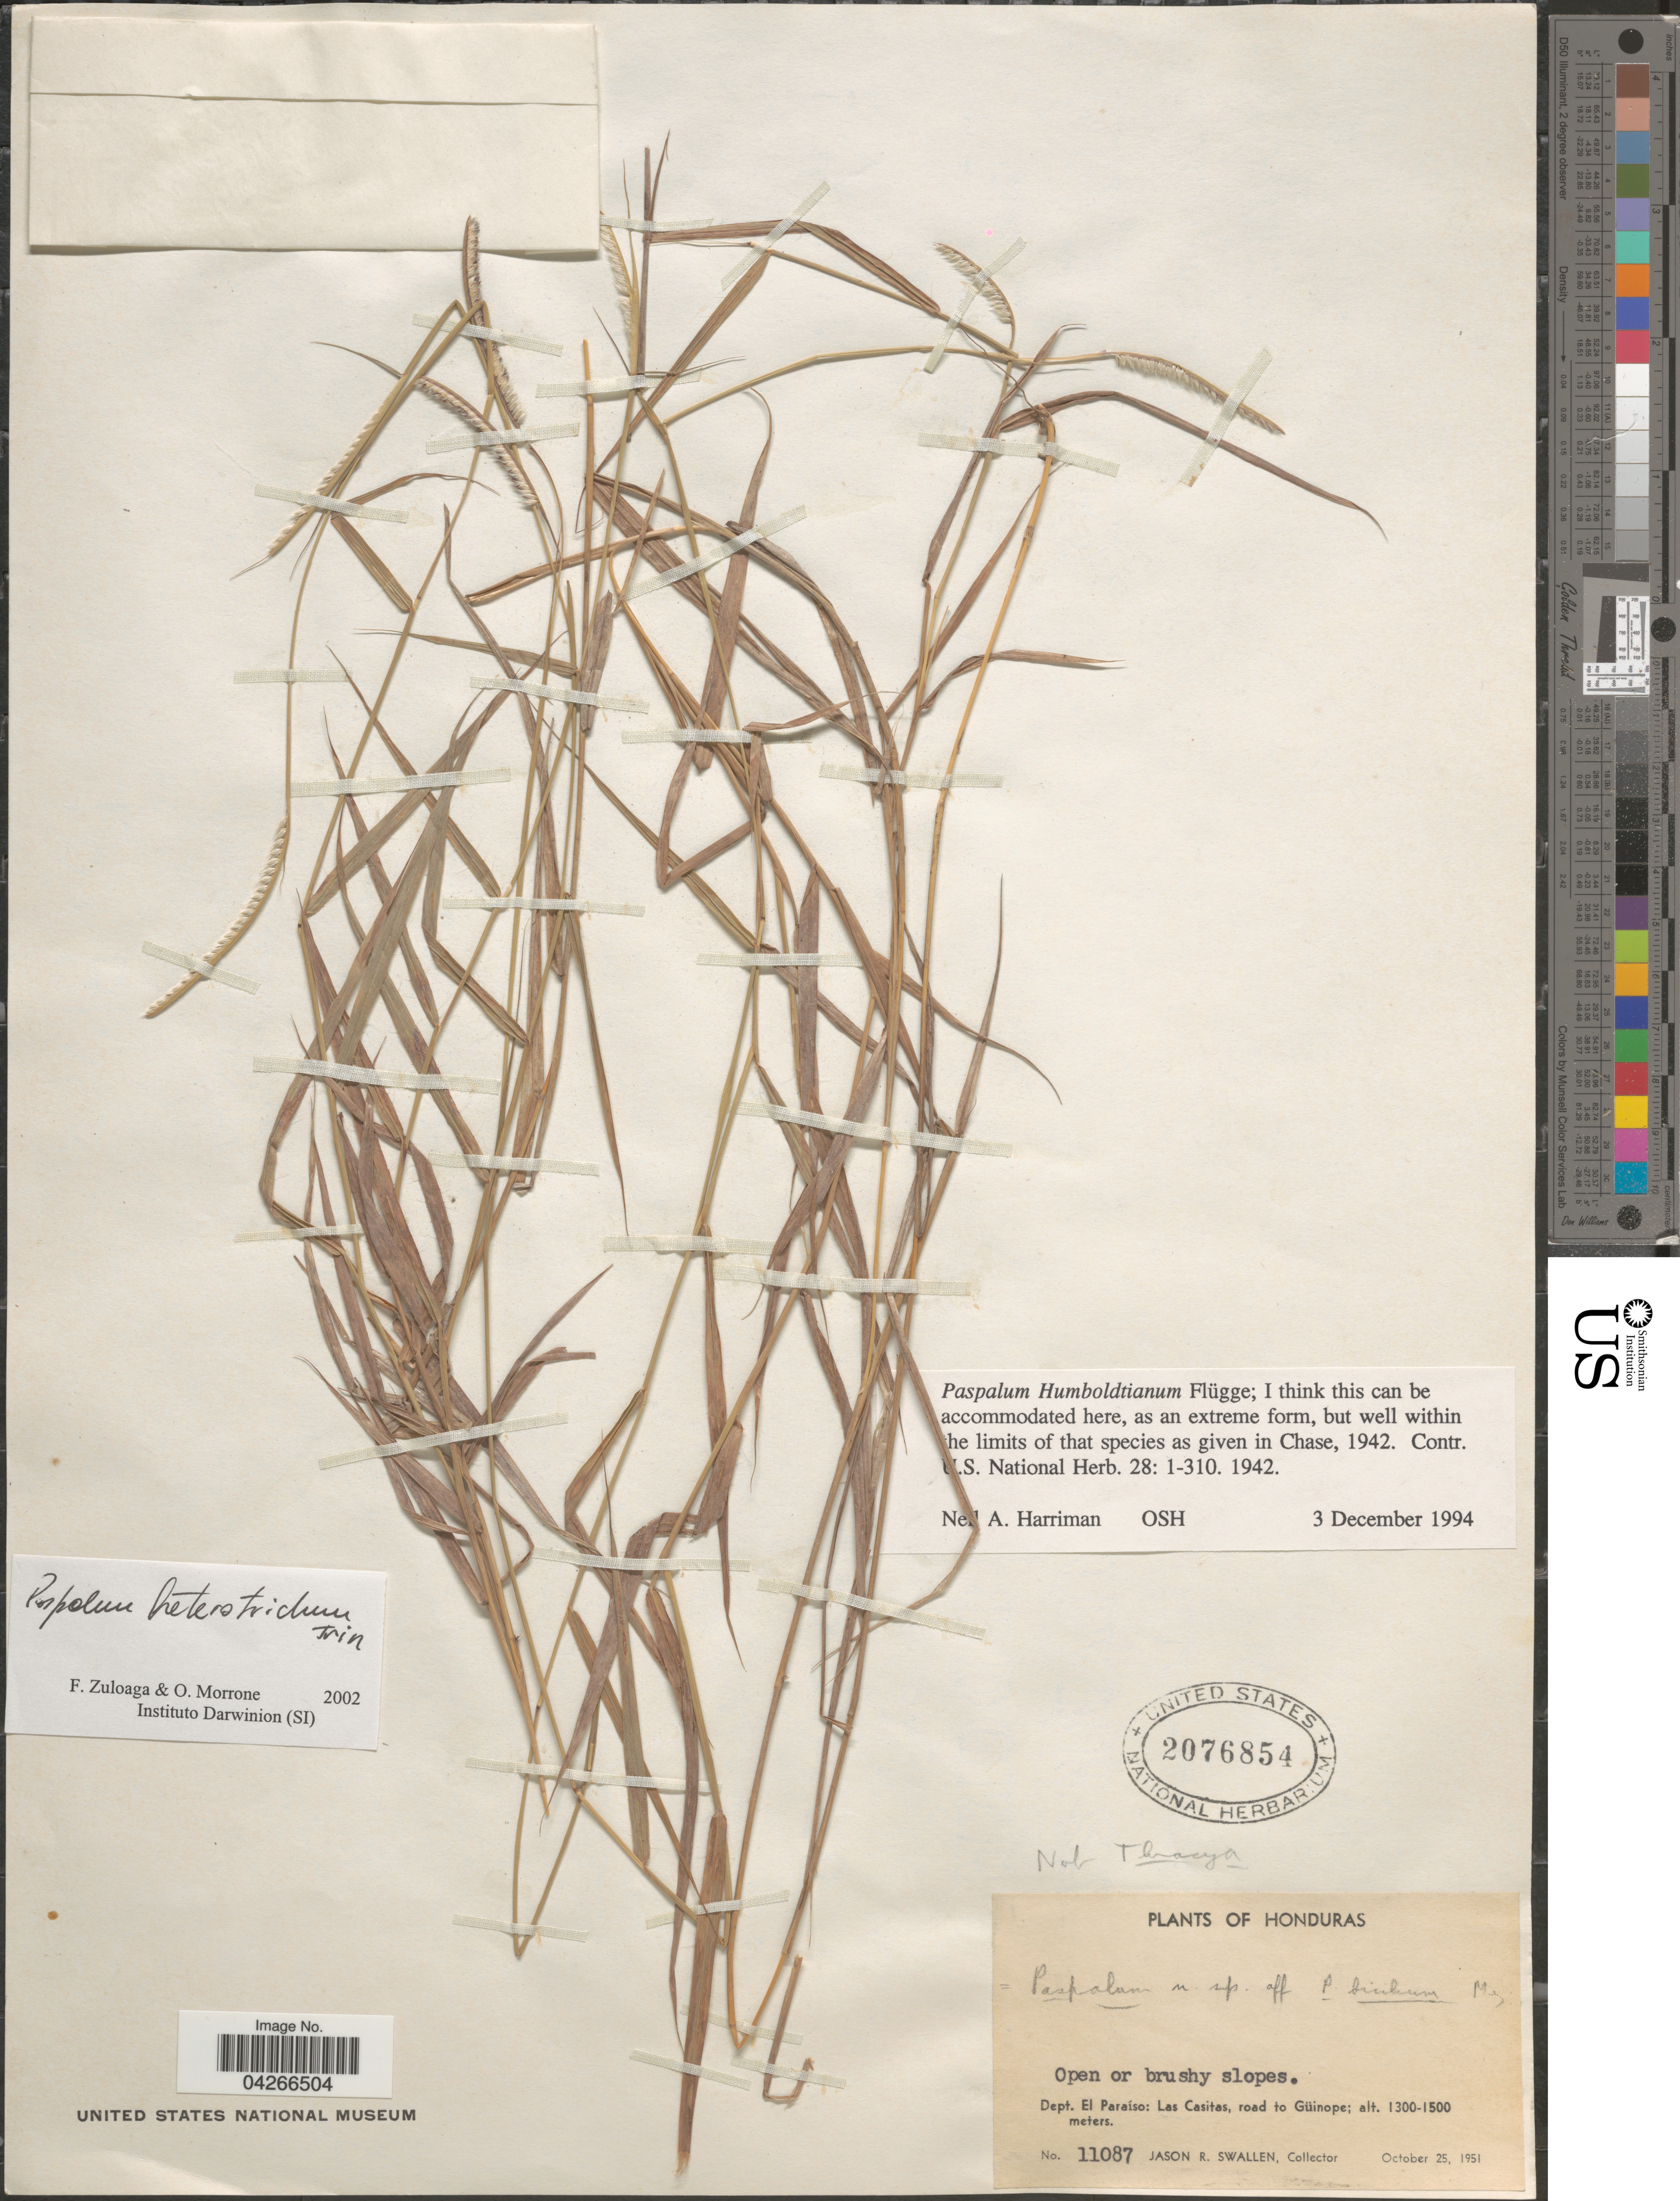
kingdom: Plantae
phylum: Tracheophyta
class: Liliopsida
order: Poales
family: Poaceae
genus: Paspalum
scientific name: Paspalum heterotrichon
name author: Trin.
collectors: J. R. Swallen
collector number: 11087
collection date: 1951-10-25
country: Honduras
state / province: El Paraiso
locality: Open or brushy slopes. Dept. El Paraíso: Las Casitas, road to Güinope.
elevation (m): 1300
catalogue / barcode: US 2076854